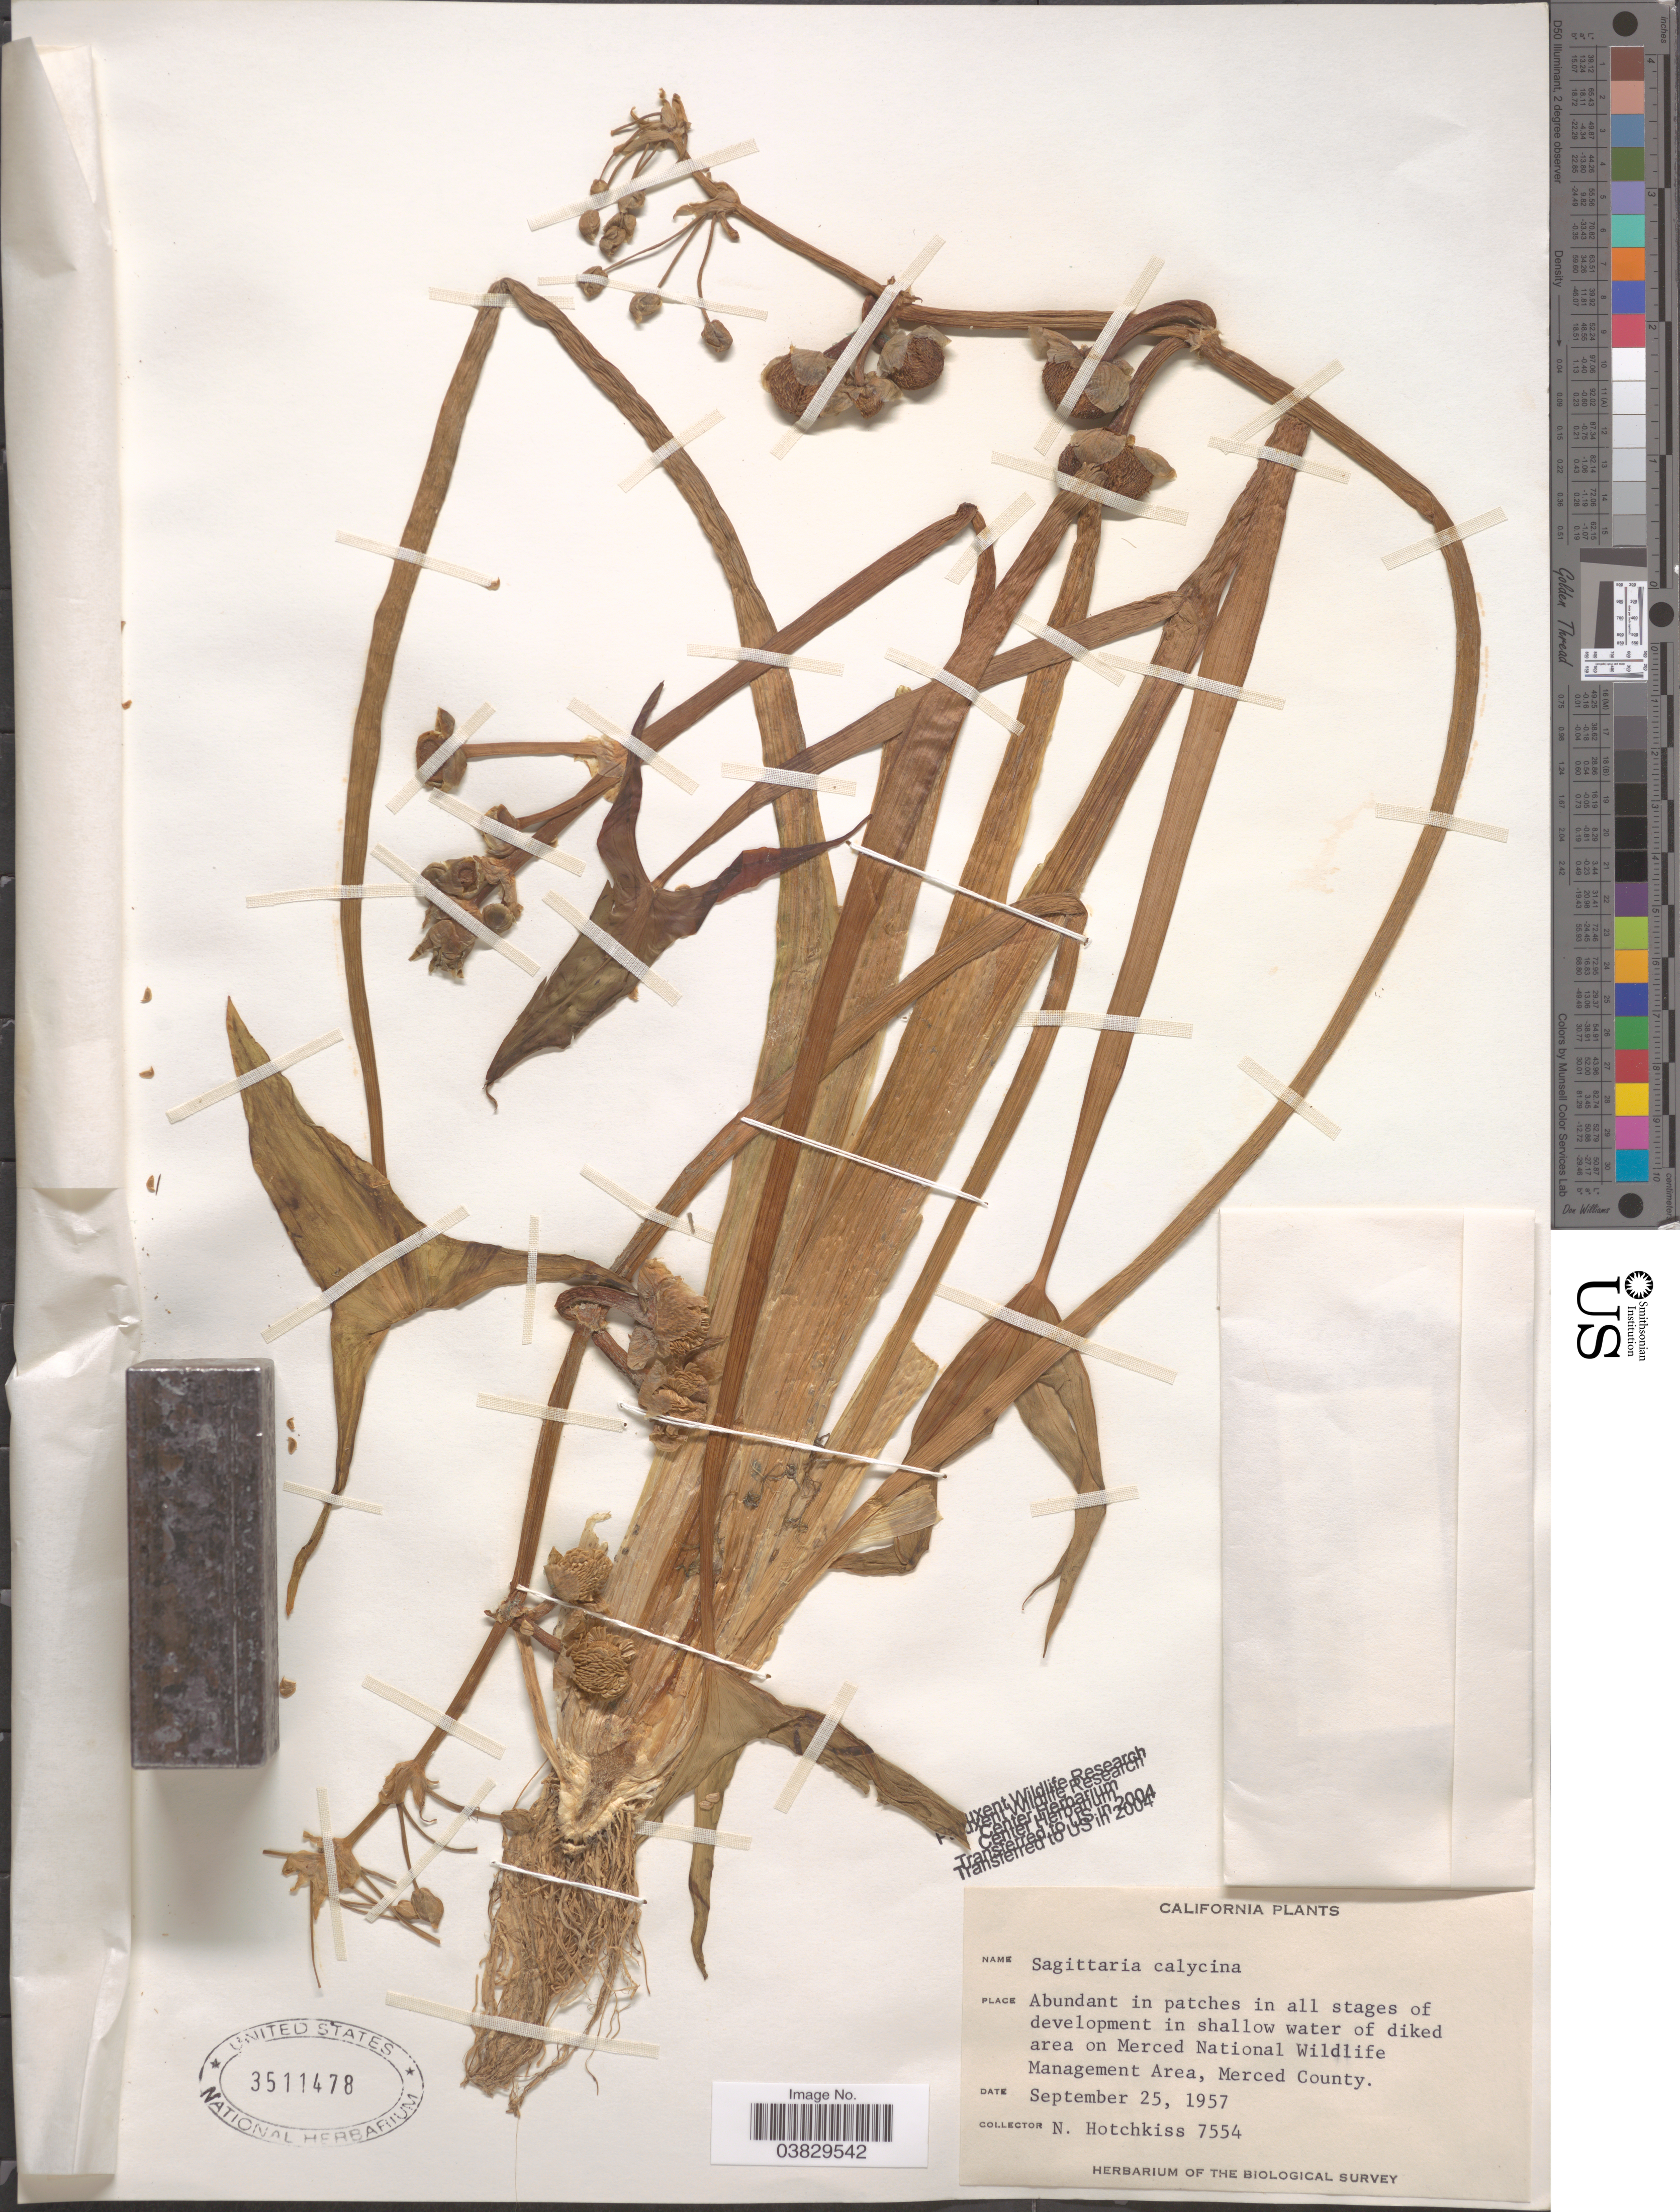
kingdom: Plantae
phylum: Tracheophyta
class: Liliopsida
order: Alismatales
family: Alismataceae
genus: Sagittaria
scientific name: Sagittaria calycina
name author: Engelm.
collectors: N. Hotchkiss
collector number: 7554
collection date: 1957-09-25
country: United States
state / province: California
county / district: Merced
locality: On Merced National Wildlife Management Area, Merced County.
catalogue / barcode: US 3511478